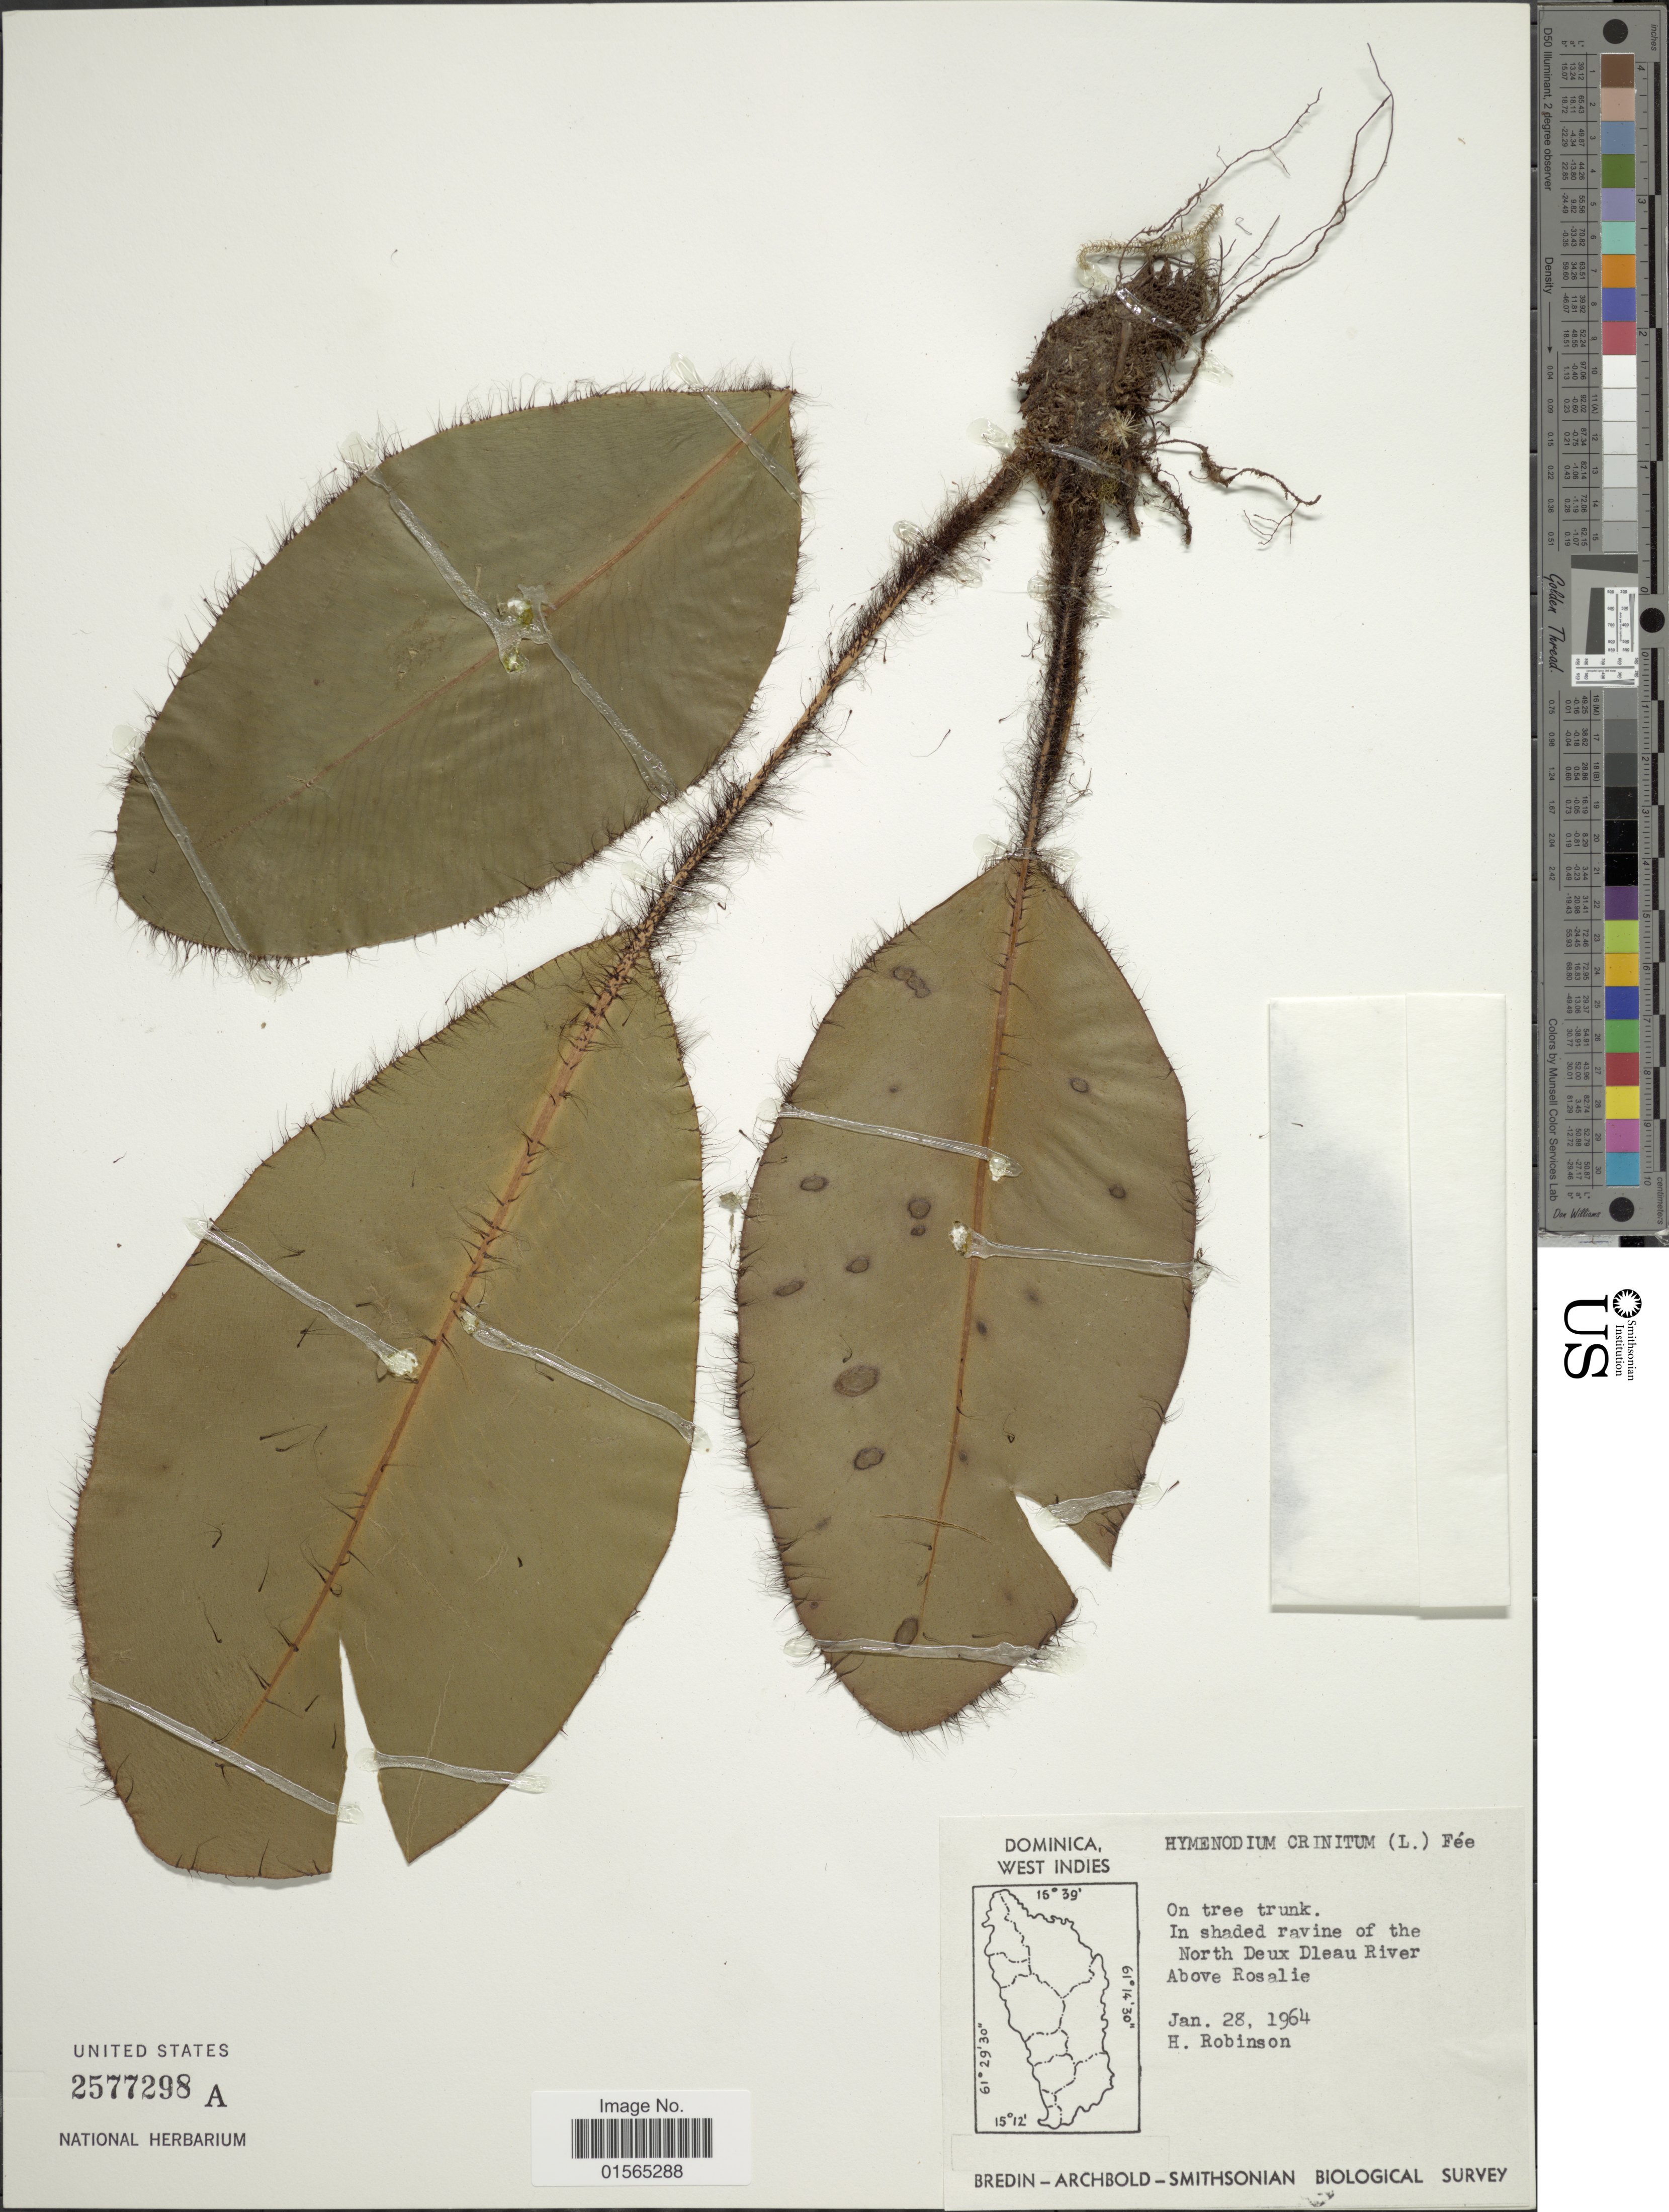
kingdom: Plantae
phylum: Tracheophyta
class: Polypodiopsida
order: Polypodiales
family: Dryopteridaceae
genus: Elaphoglossum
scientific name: Elaphoglossum crinitum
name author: (L.) Christ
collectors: H. Robinson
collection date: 1964-01-28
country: Dominica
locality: On tree trunk, In shaded ravine of the North Deux Dleau River, above Rosalie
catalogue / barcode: US 2577298A